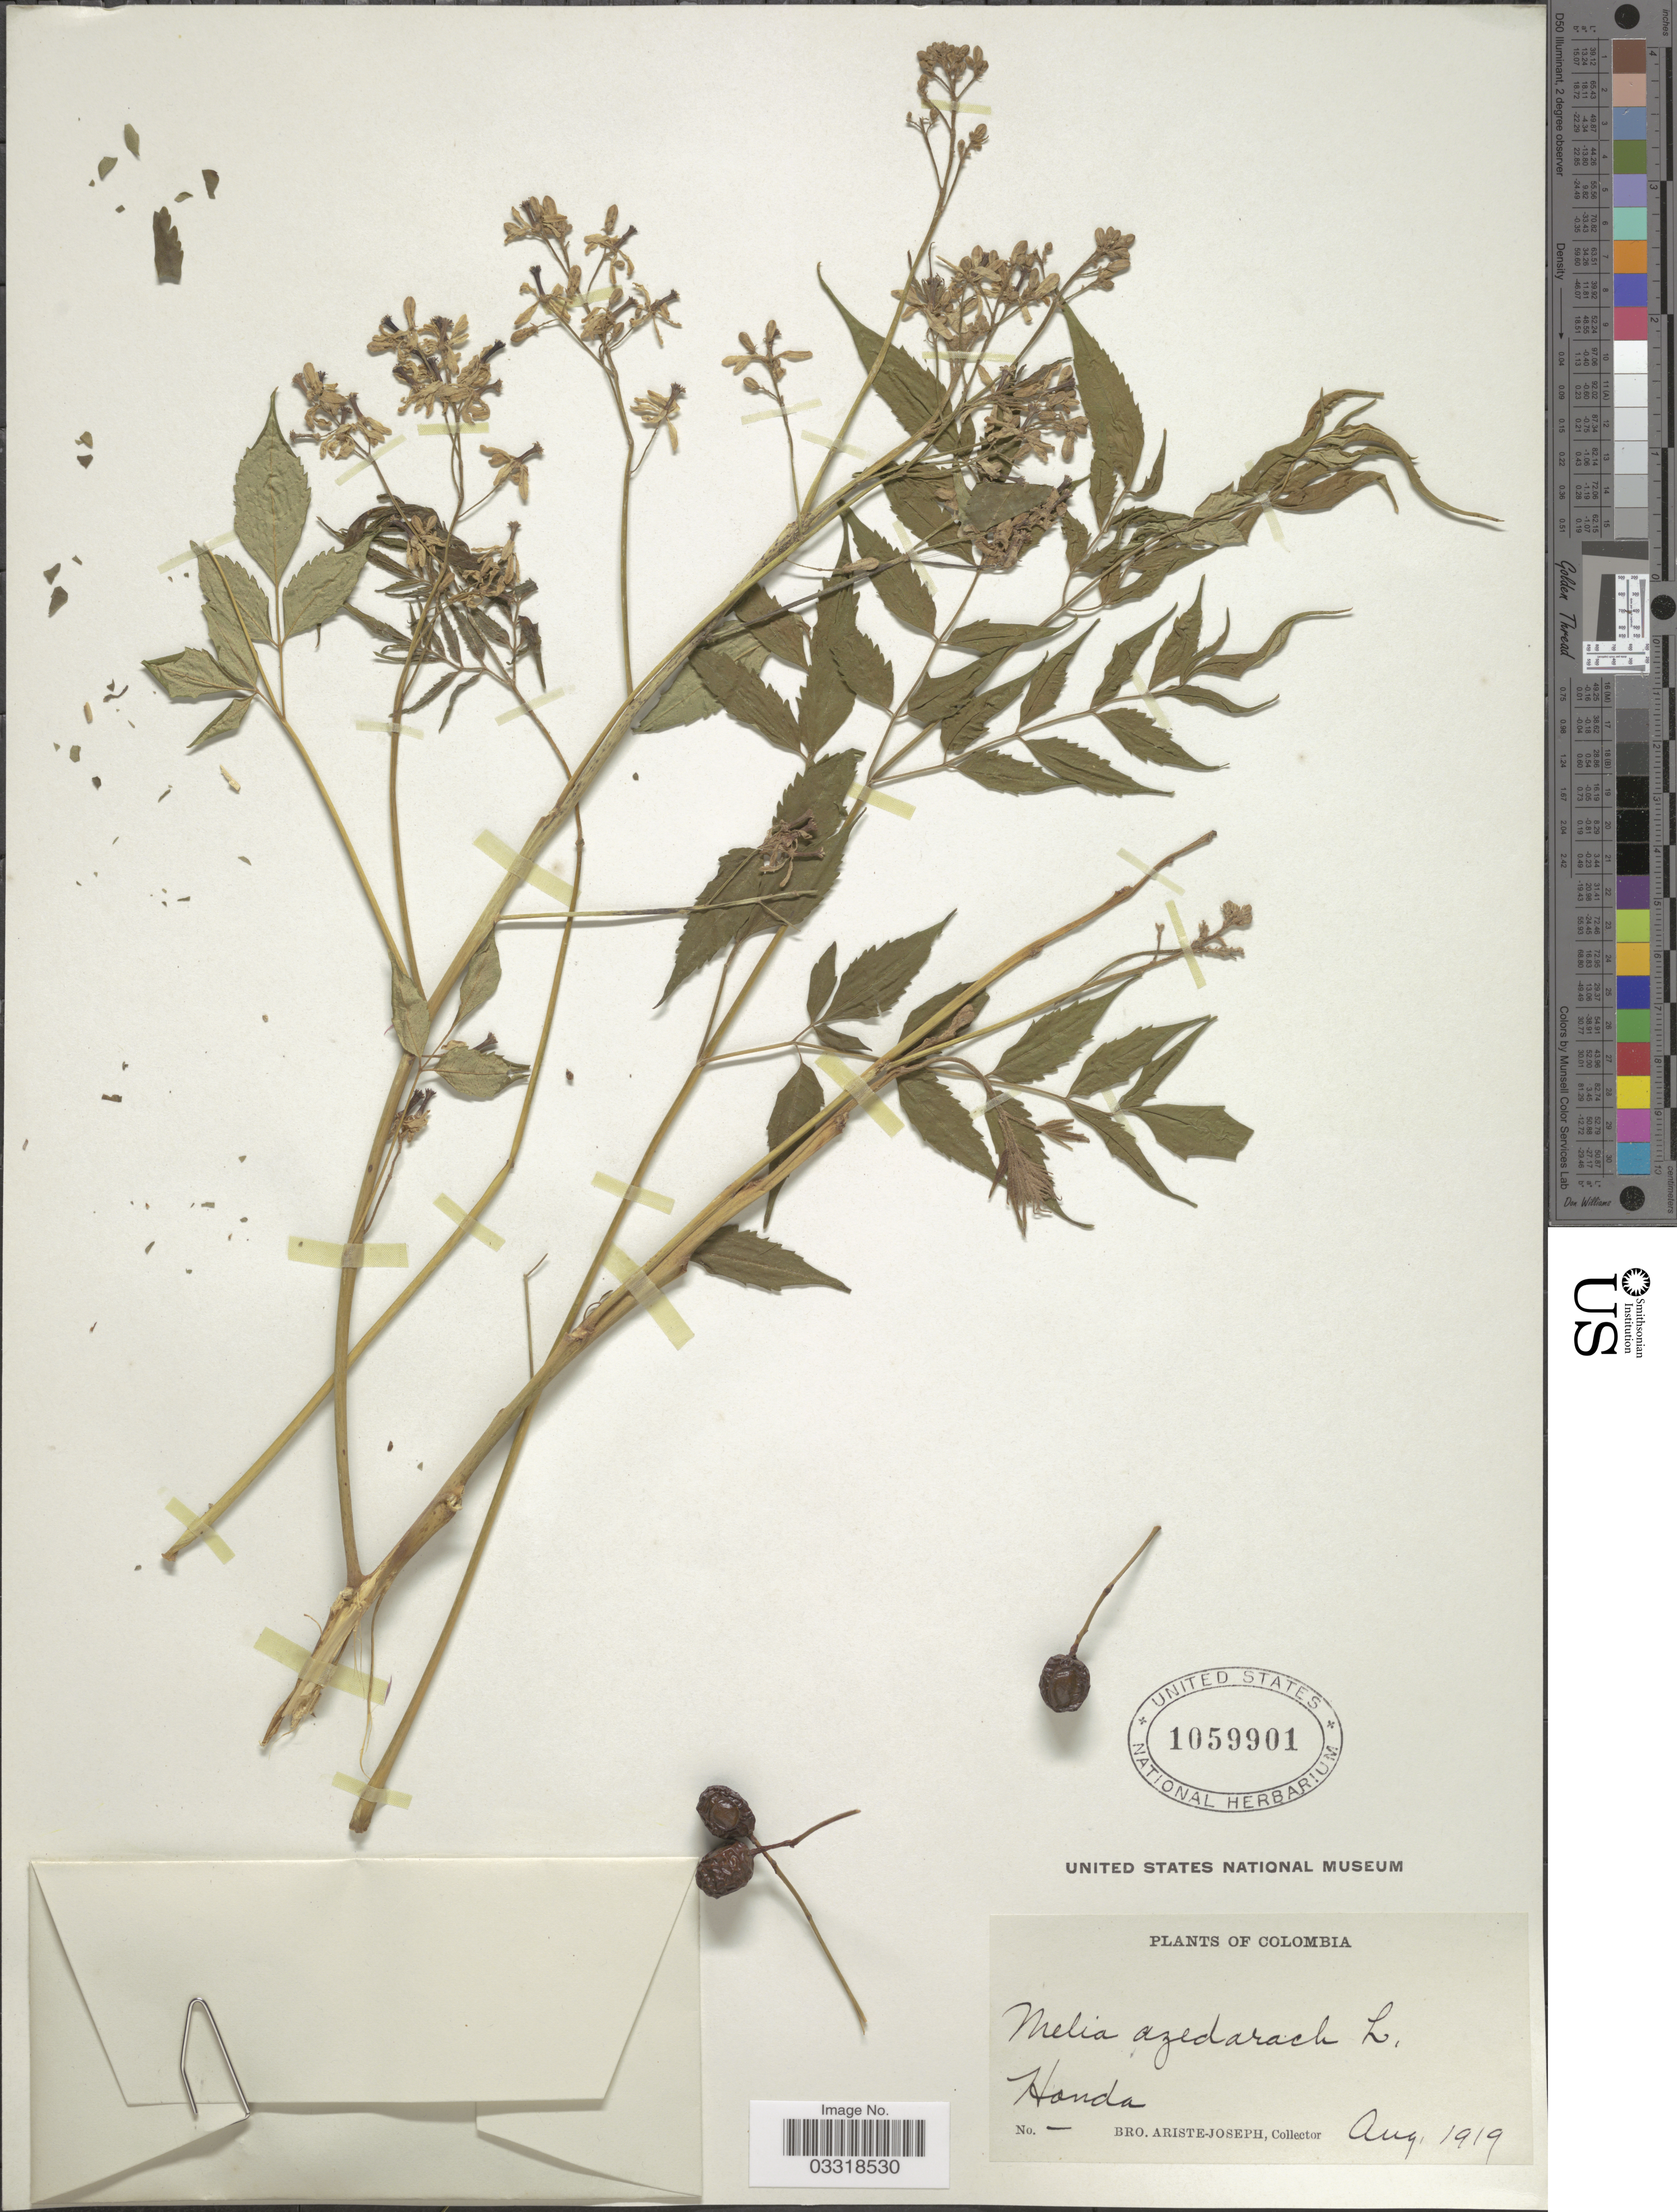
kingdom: Plantae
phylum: Tracheophyta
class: Magnoliopsida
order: Sapindales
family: Meliaceae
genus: Melia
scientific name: Melia azedarach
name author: L.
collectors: Bro. Ariste-Joseph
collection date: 1919-08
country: Colombia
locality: Honda.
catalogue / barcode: US 1059901